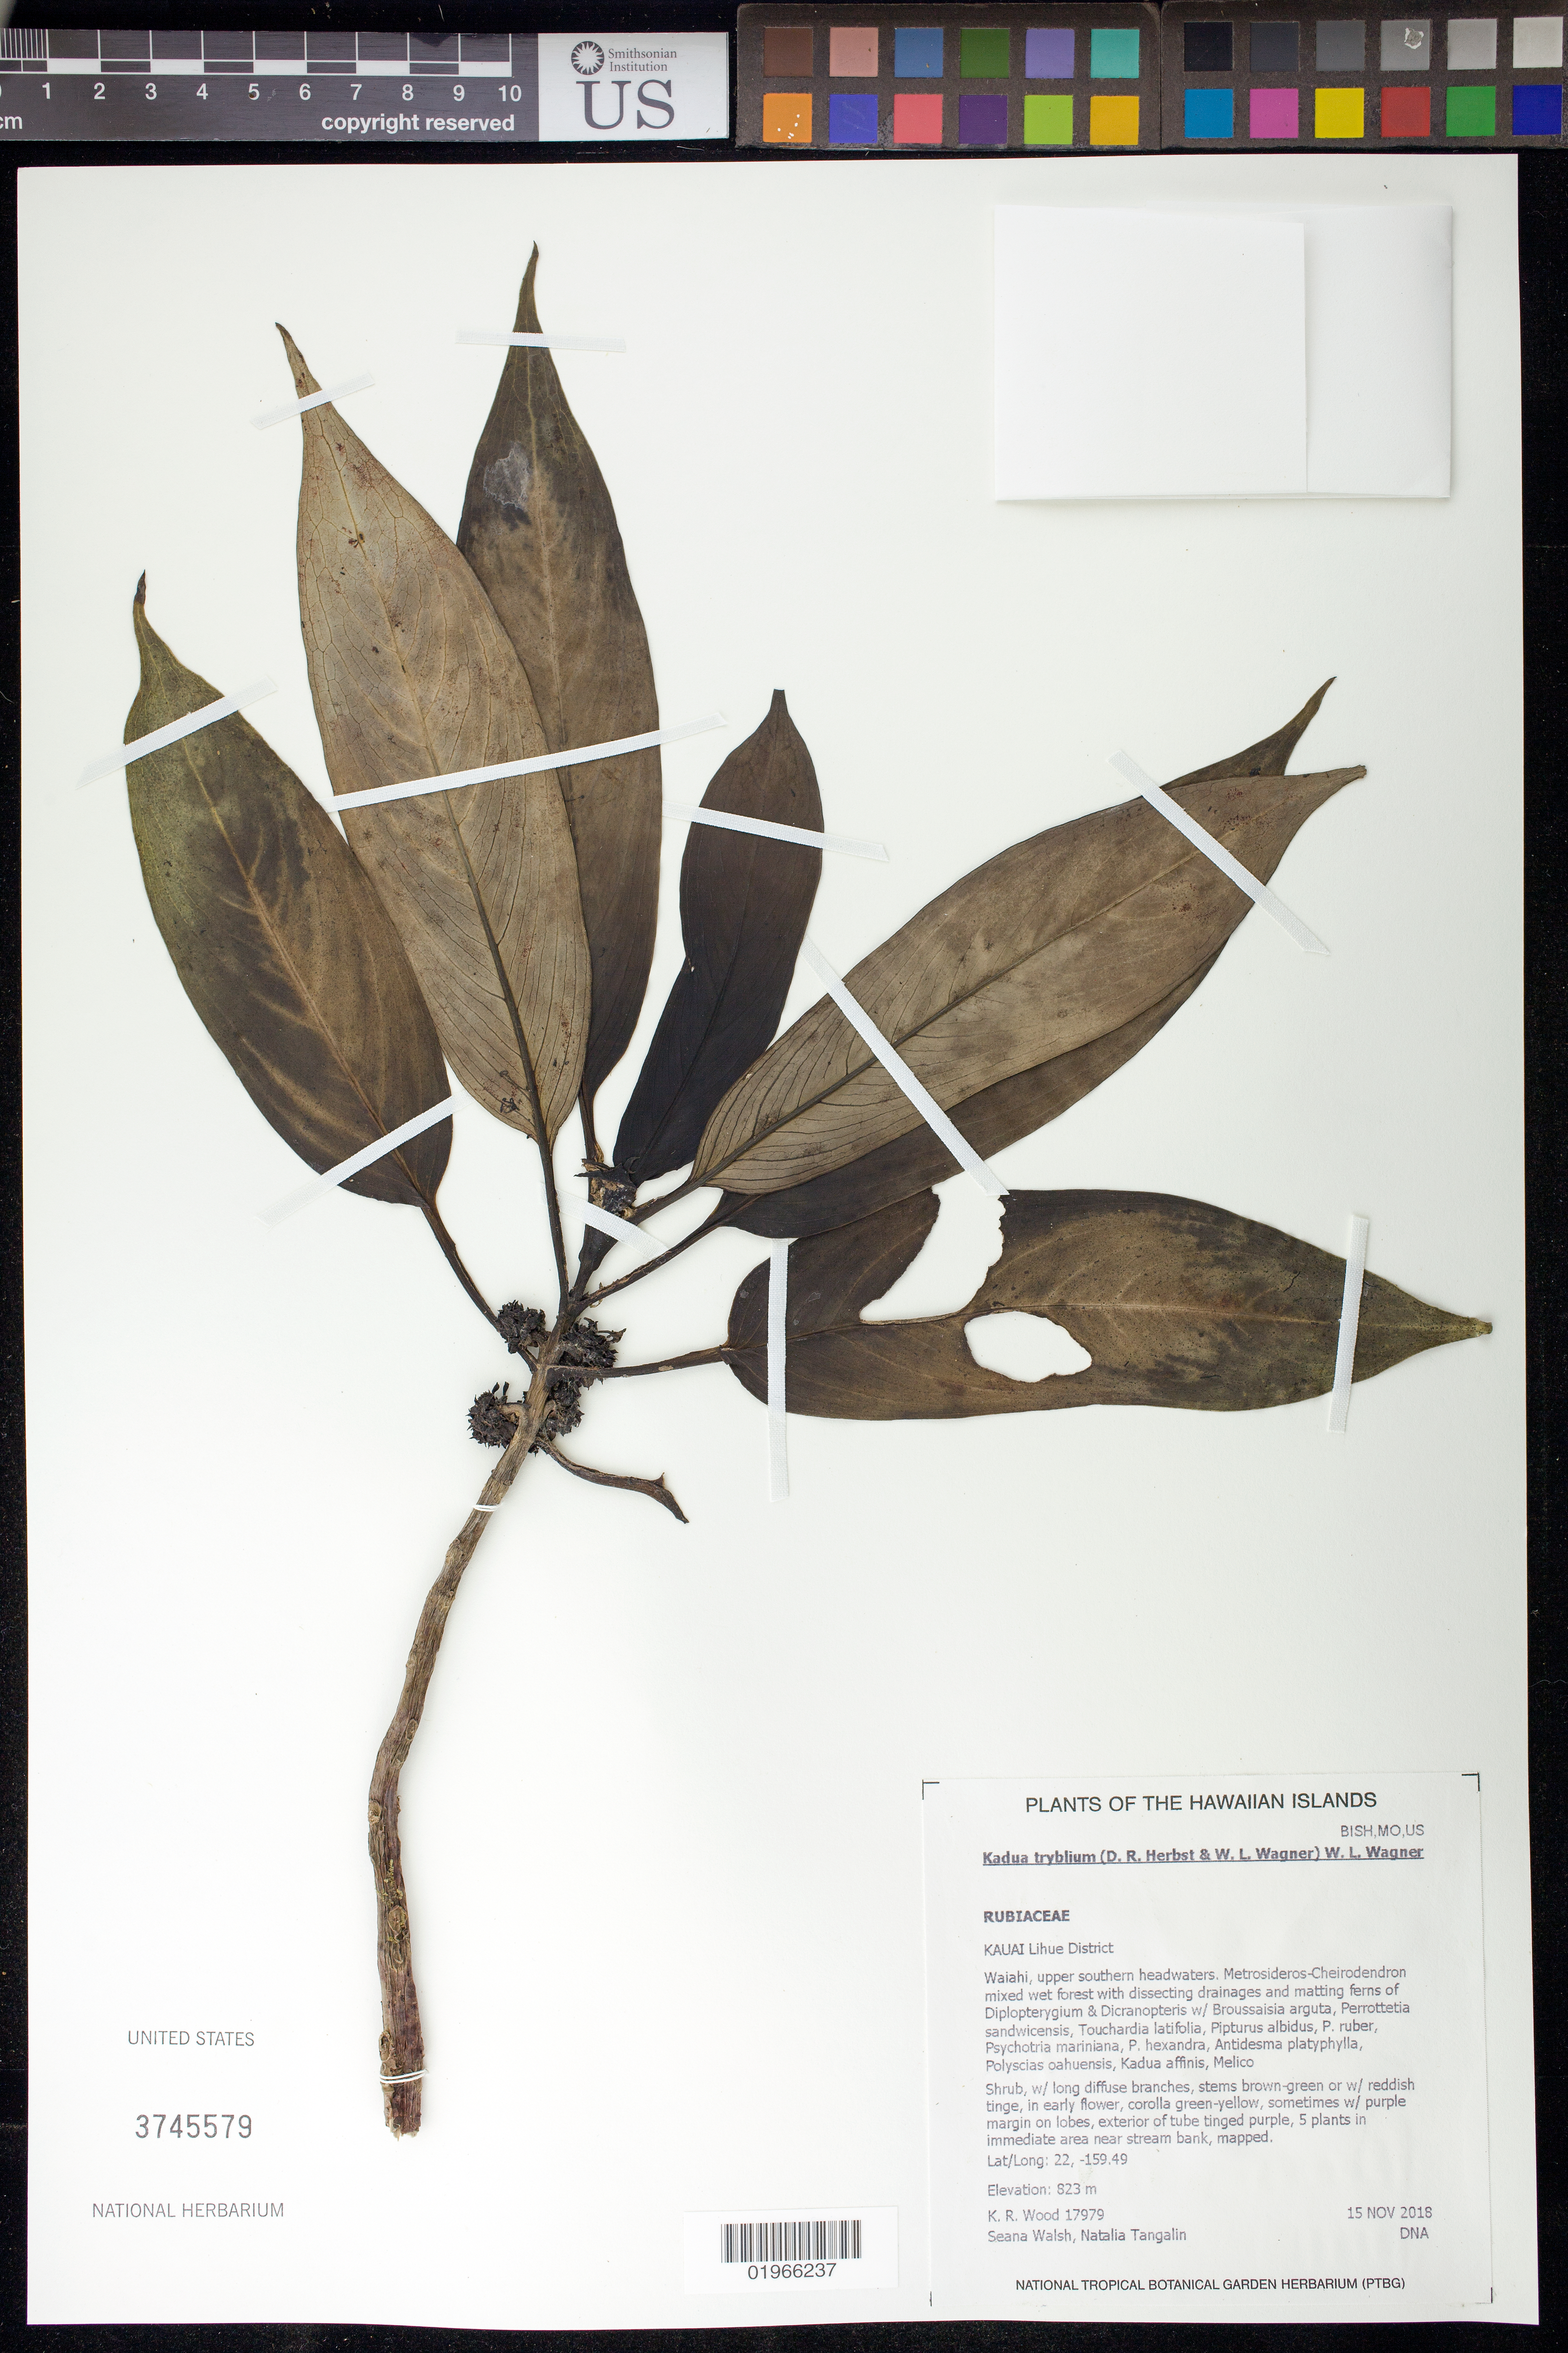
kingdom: Plantae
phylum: Tracheophyta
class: Magnoliopsida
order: Gentianales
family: Rubiaceae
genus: Kadua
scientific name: Kadua tryblium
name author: (D.R. Herbst & W.L. Wagner) W.L. Wagner & Lorence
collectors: K. R. Wood, S. Walsh & N. Tangalin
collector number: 17979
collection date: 2018-11-15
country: United States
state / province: Hawaii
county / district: Kauai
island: Kaua'i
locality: Lihue District, Waiahi, upper southern headwaters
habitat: Mixed wet fores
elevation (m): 823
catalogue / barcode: US 3745579